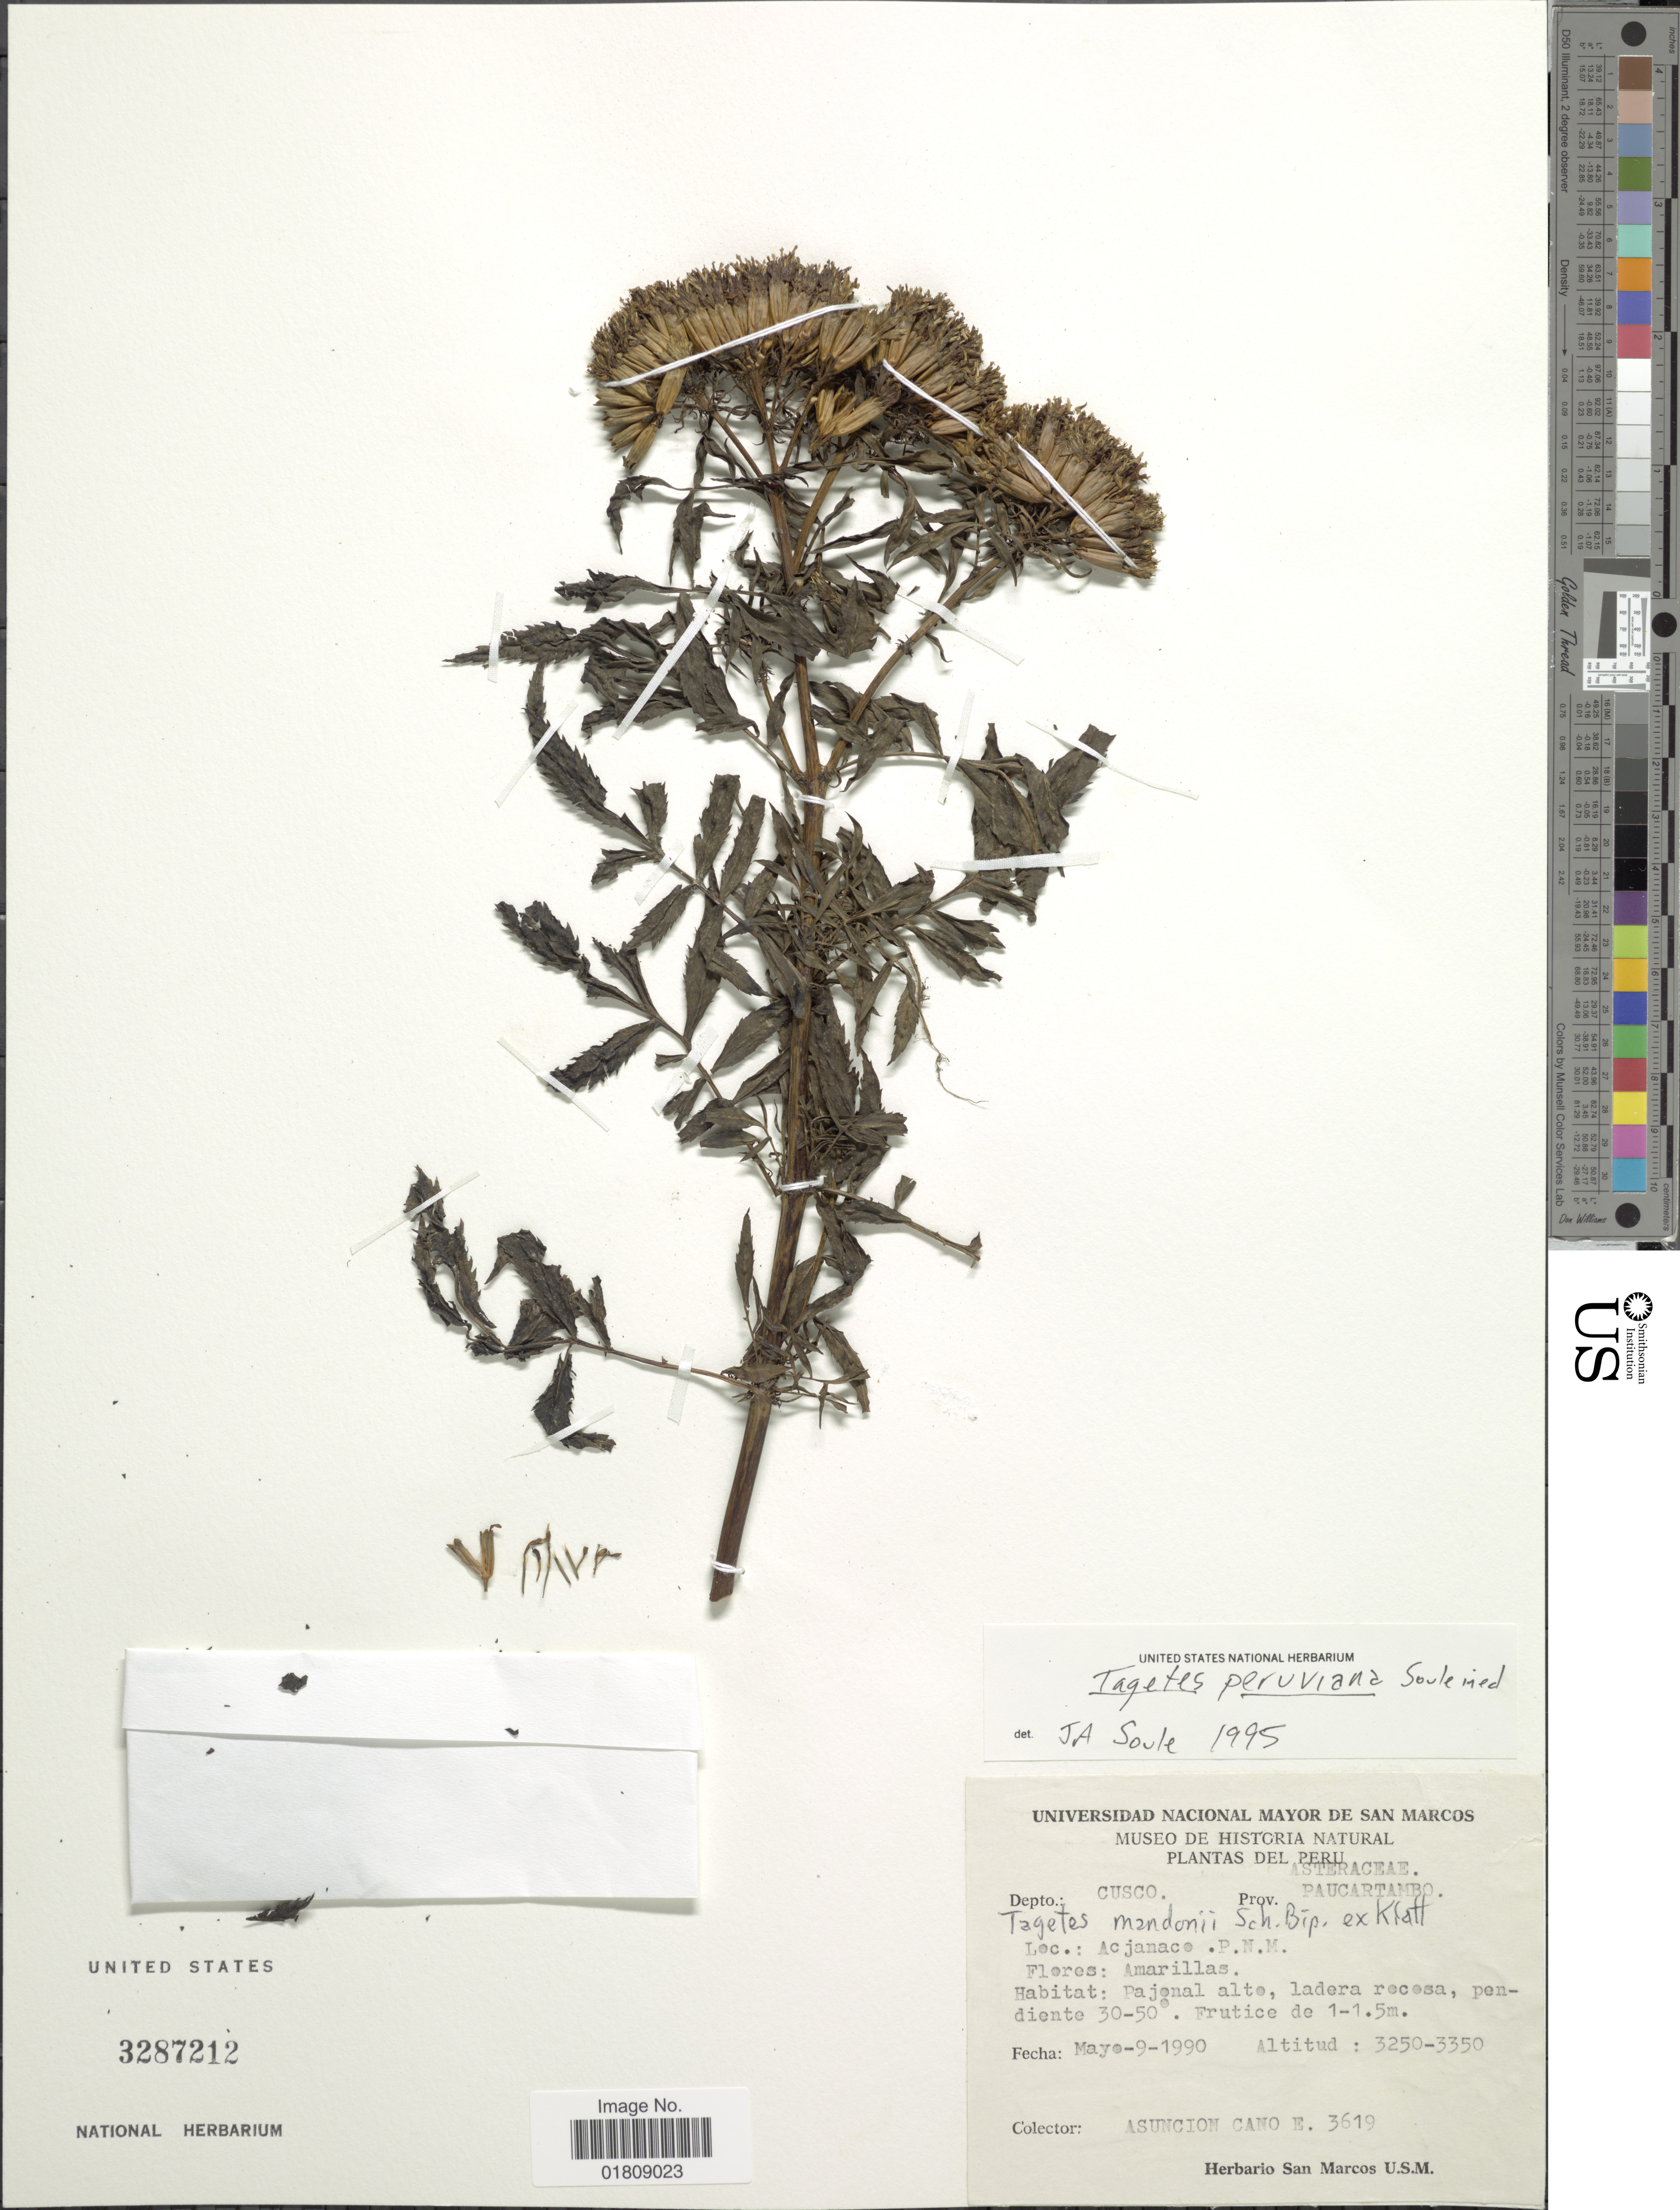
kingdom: Plantae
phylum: Tracheophyta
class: Magnoliopsida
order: Asterales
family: Asteraceae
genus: Tagetes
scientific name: Tagetes peruviana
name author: Soule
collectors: A. Cano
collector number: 3619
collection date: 1990-05-09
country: Peru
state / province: Cusco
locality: Acjanaco, P.N.M., Prov. Paucartambo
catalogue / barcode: US 3287212